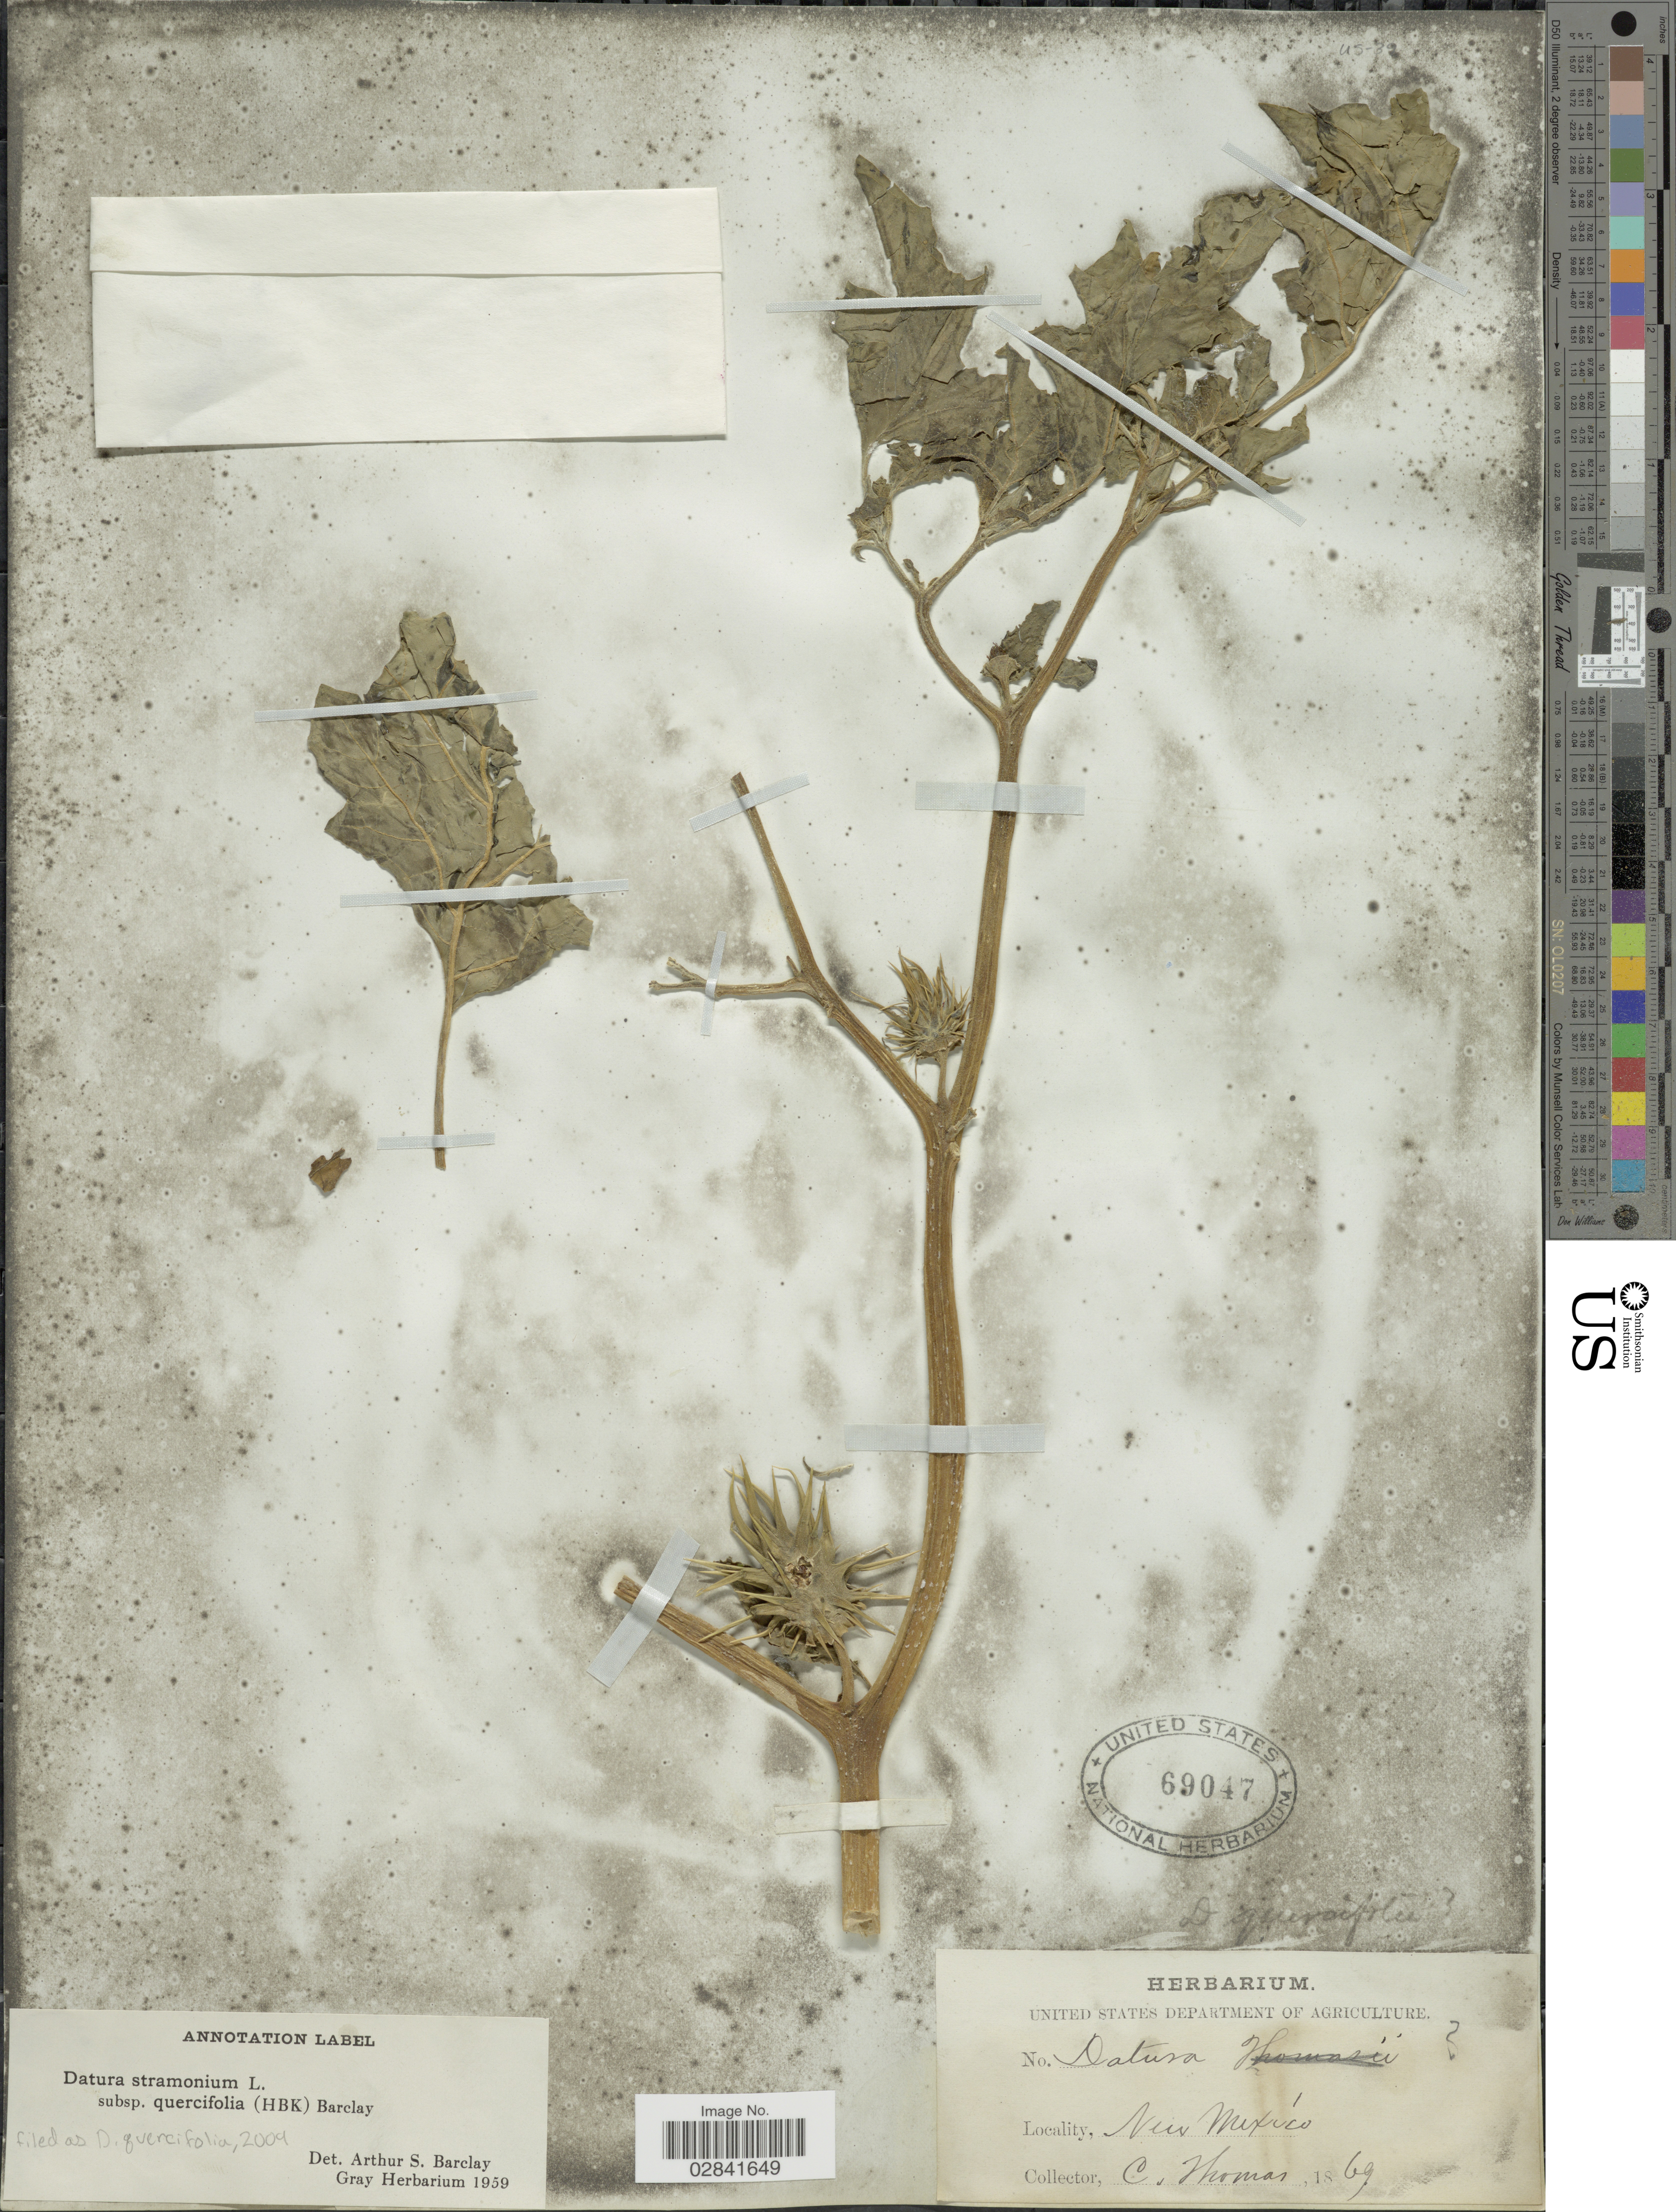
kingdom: Plantae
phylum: Tracheophyta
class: Magnoliopsida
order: Solanales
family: Solanaceae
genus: Datura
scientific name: Datura quercifolia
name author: Kunth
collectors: C. Thomas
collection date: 1869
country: United States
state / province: New Mexico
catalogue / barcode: US 69047